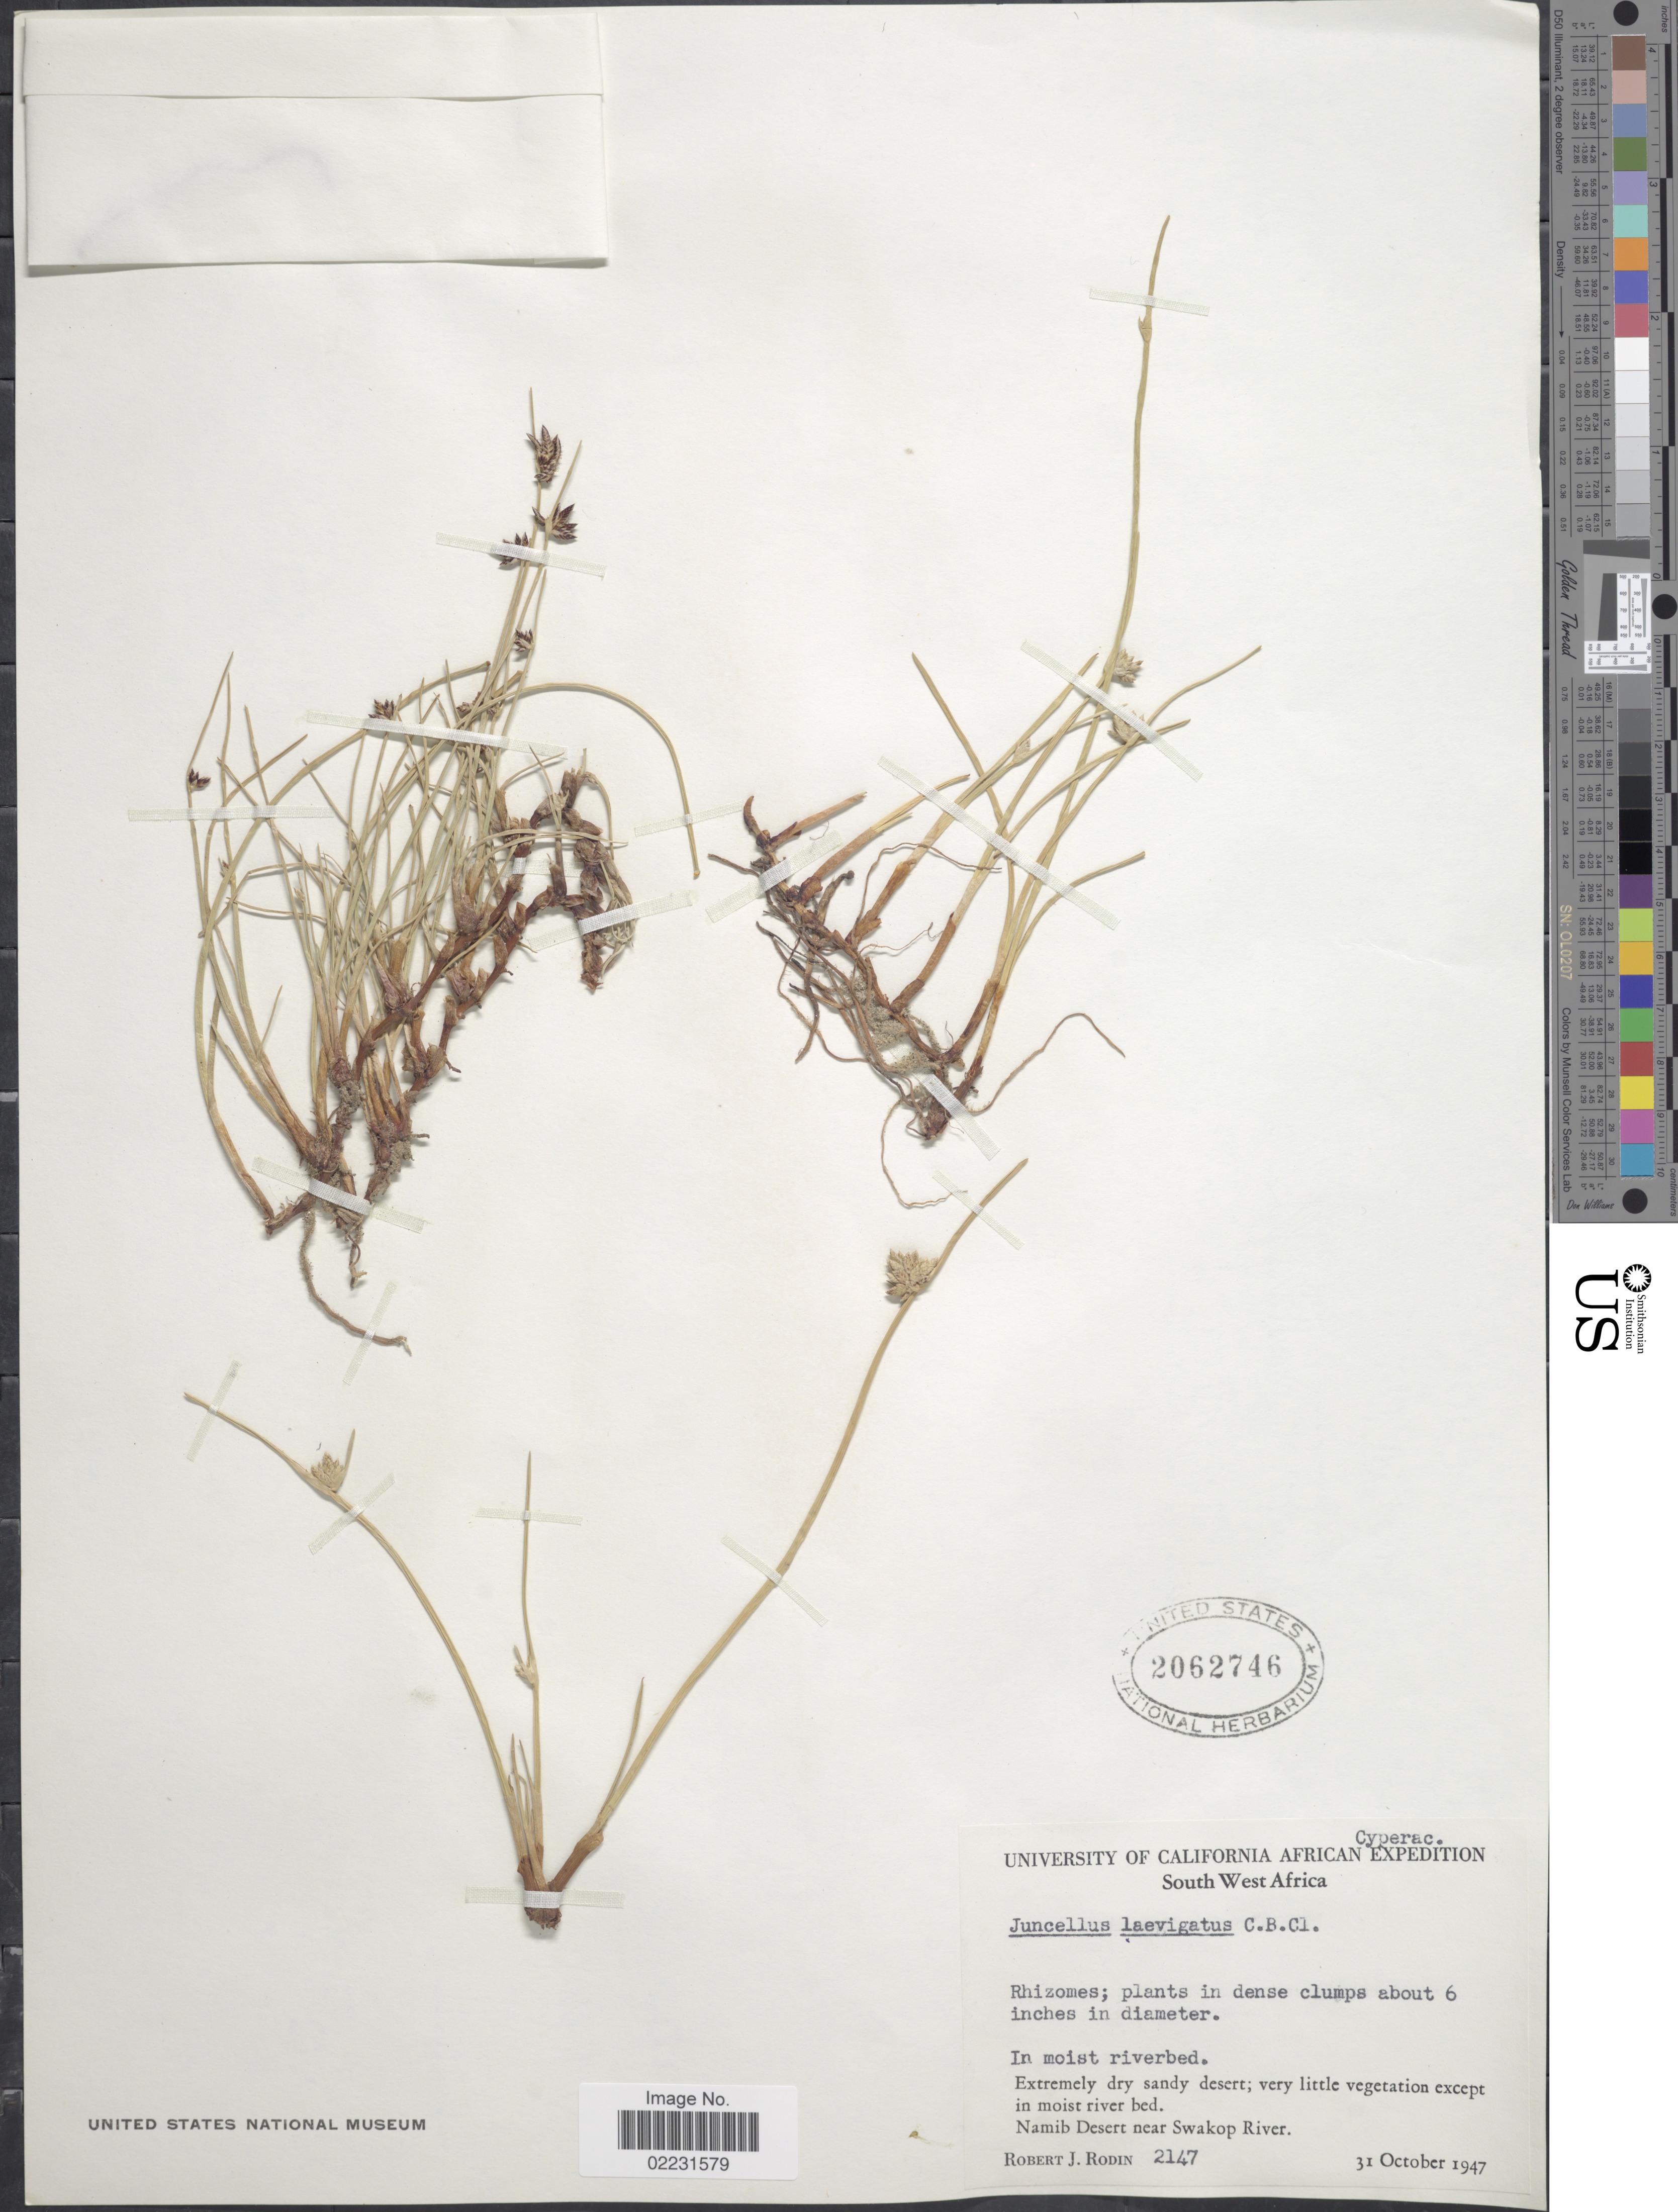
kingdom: Plantae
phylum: Tracheophyta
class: Liliopsida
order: Poales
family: Cyperaceae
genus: Cyperus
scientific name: Cyperus laevigatus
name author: L.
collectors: R. J. Rodin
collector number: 2147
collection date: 1947-10-31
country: Namibia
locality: Namib Desert near Swakop River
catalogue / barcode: US 2062746